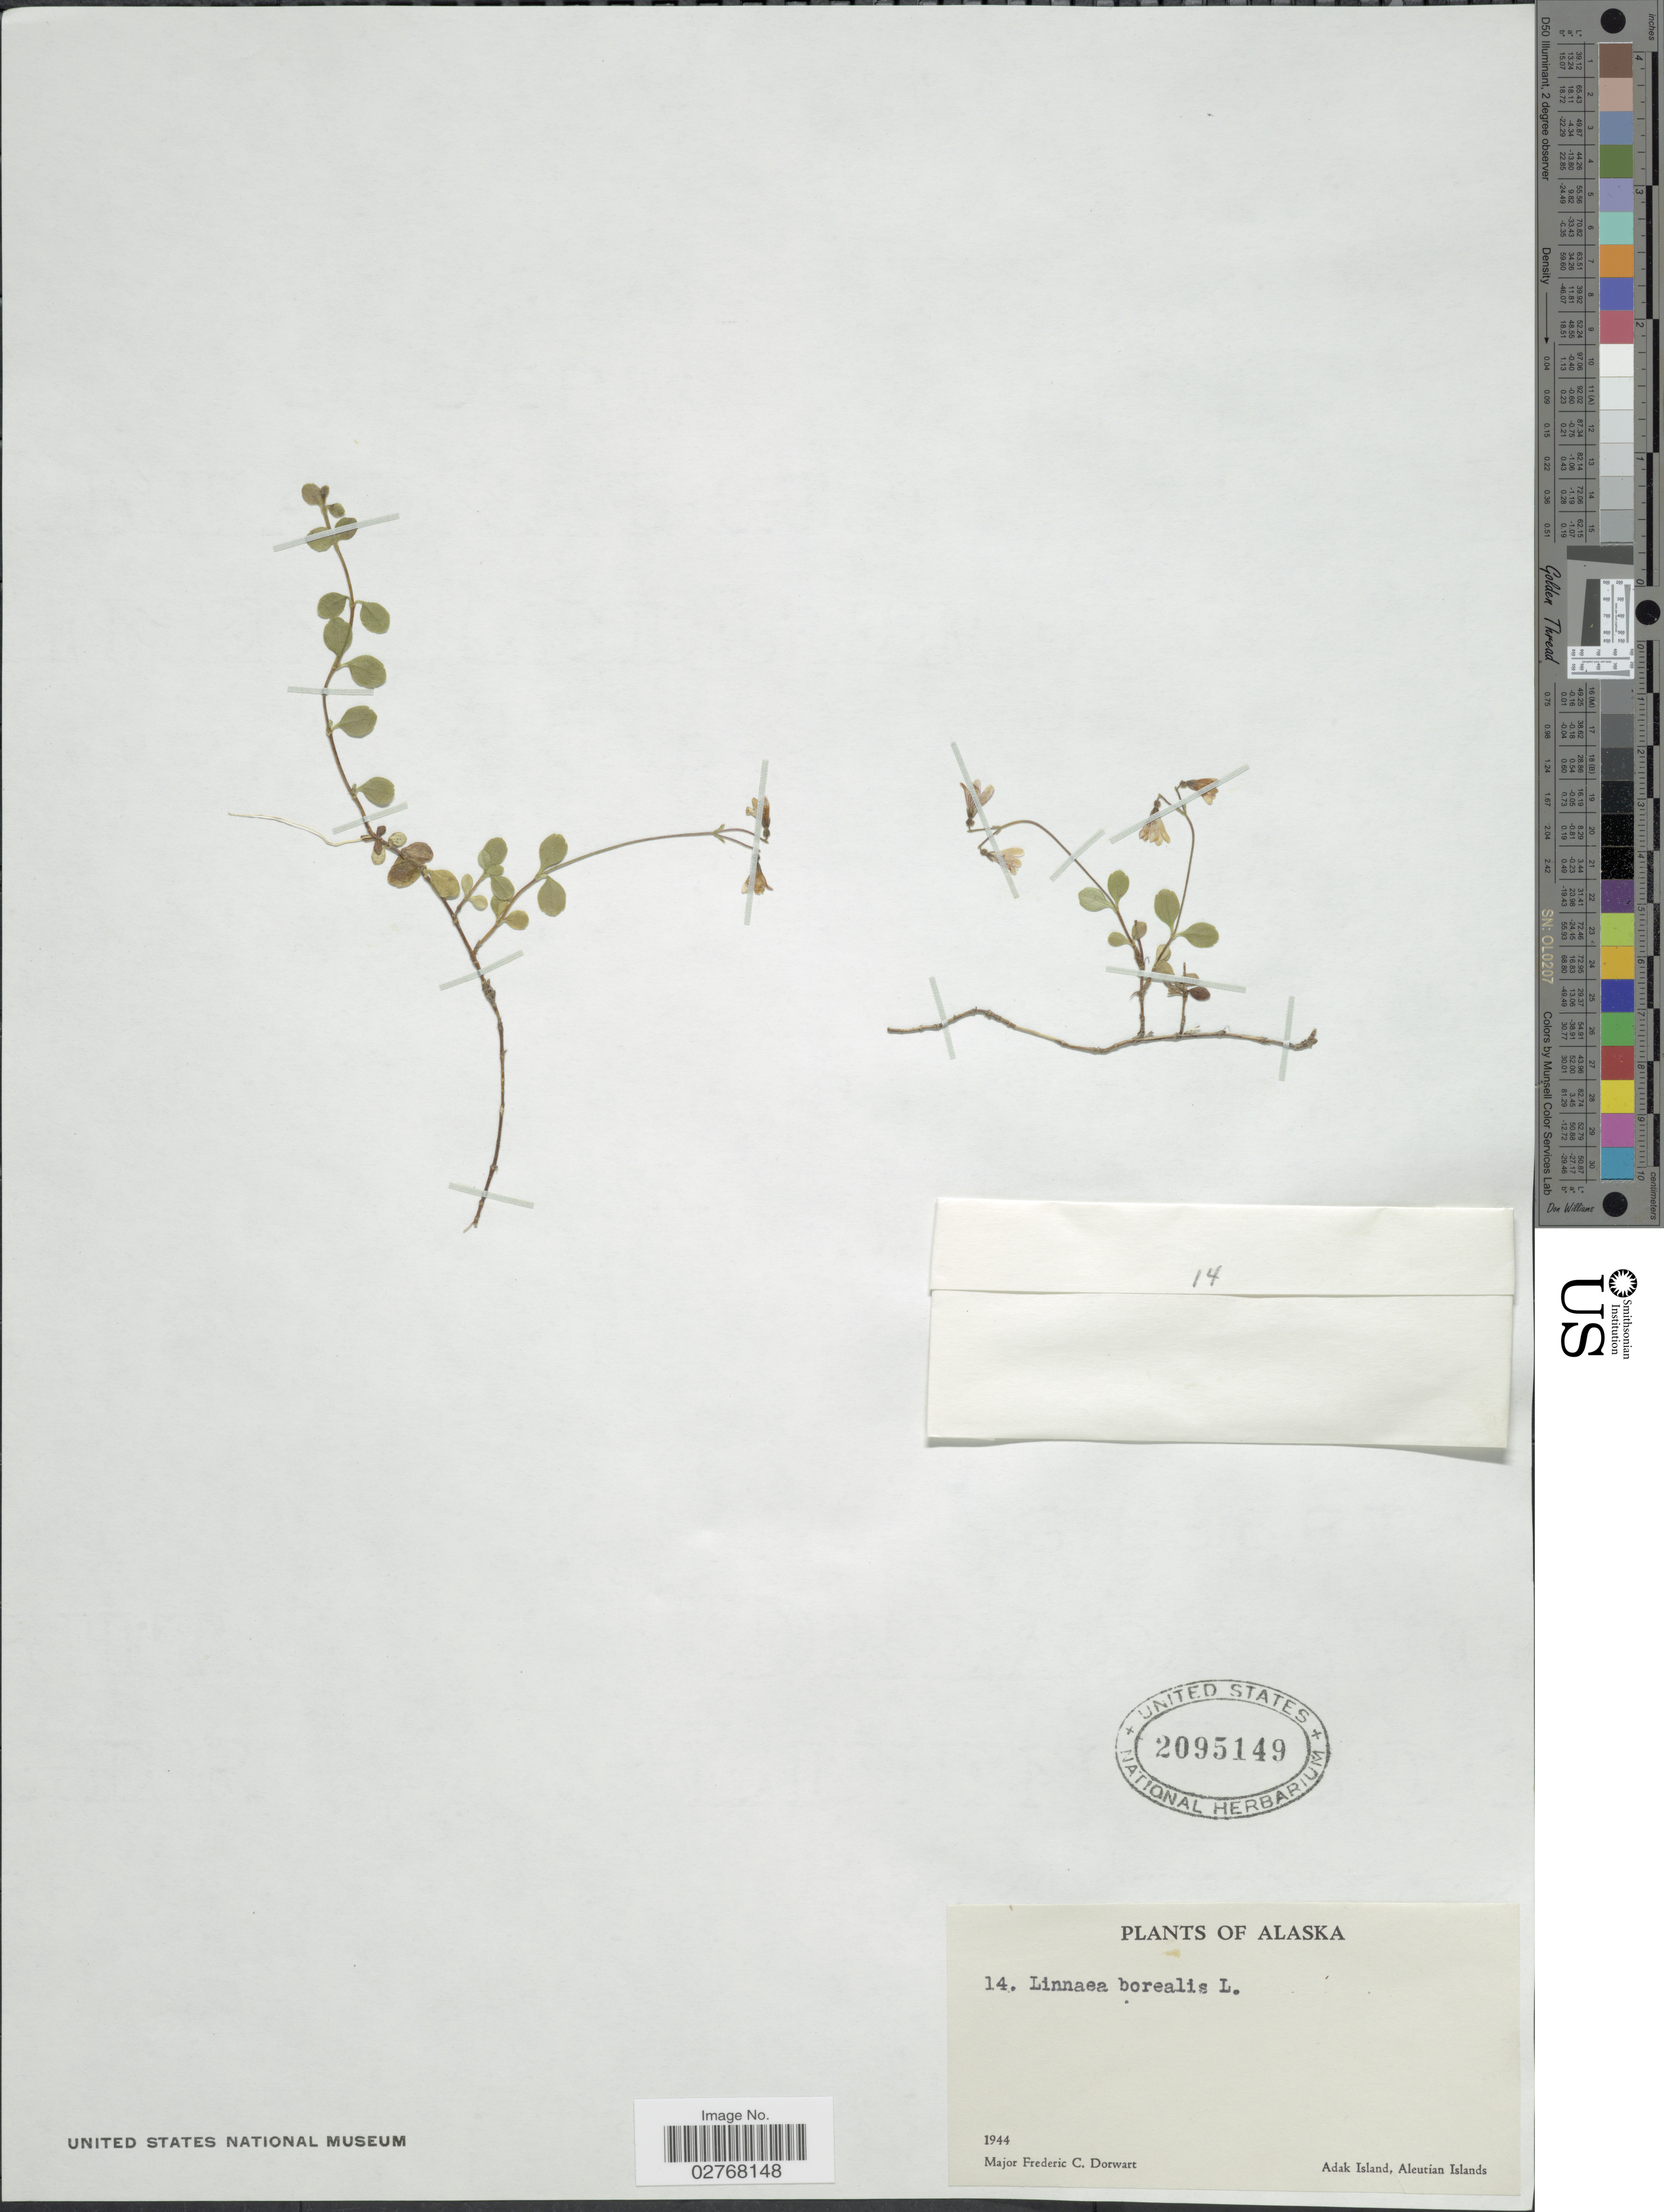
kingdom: Plantae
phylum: Tracheophyta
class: Magnoliopsida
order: Dipsacales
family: Caprifoliaceae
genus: Linnaea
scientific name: Linnaea borealis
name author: L.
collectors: F. Dorwart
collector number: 14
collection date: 1944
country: United States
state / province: Alaska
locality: Adak Island, Aleutian Islands.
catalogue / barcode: US 2095149